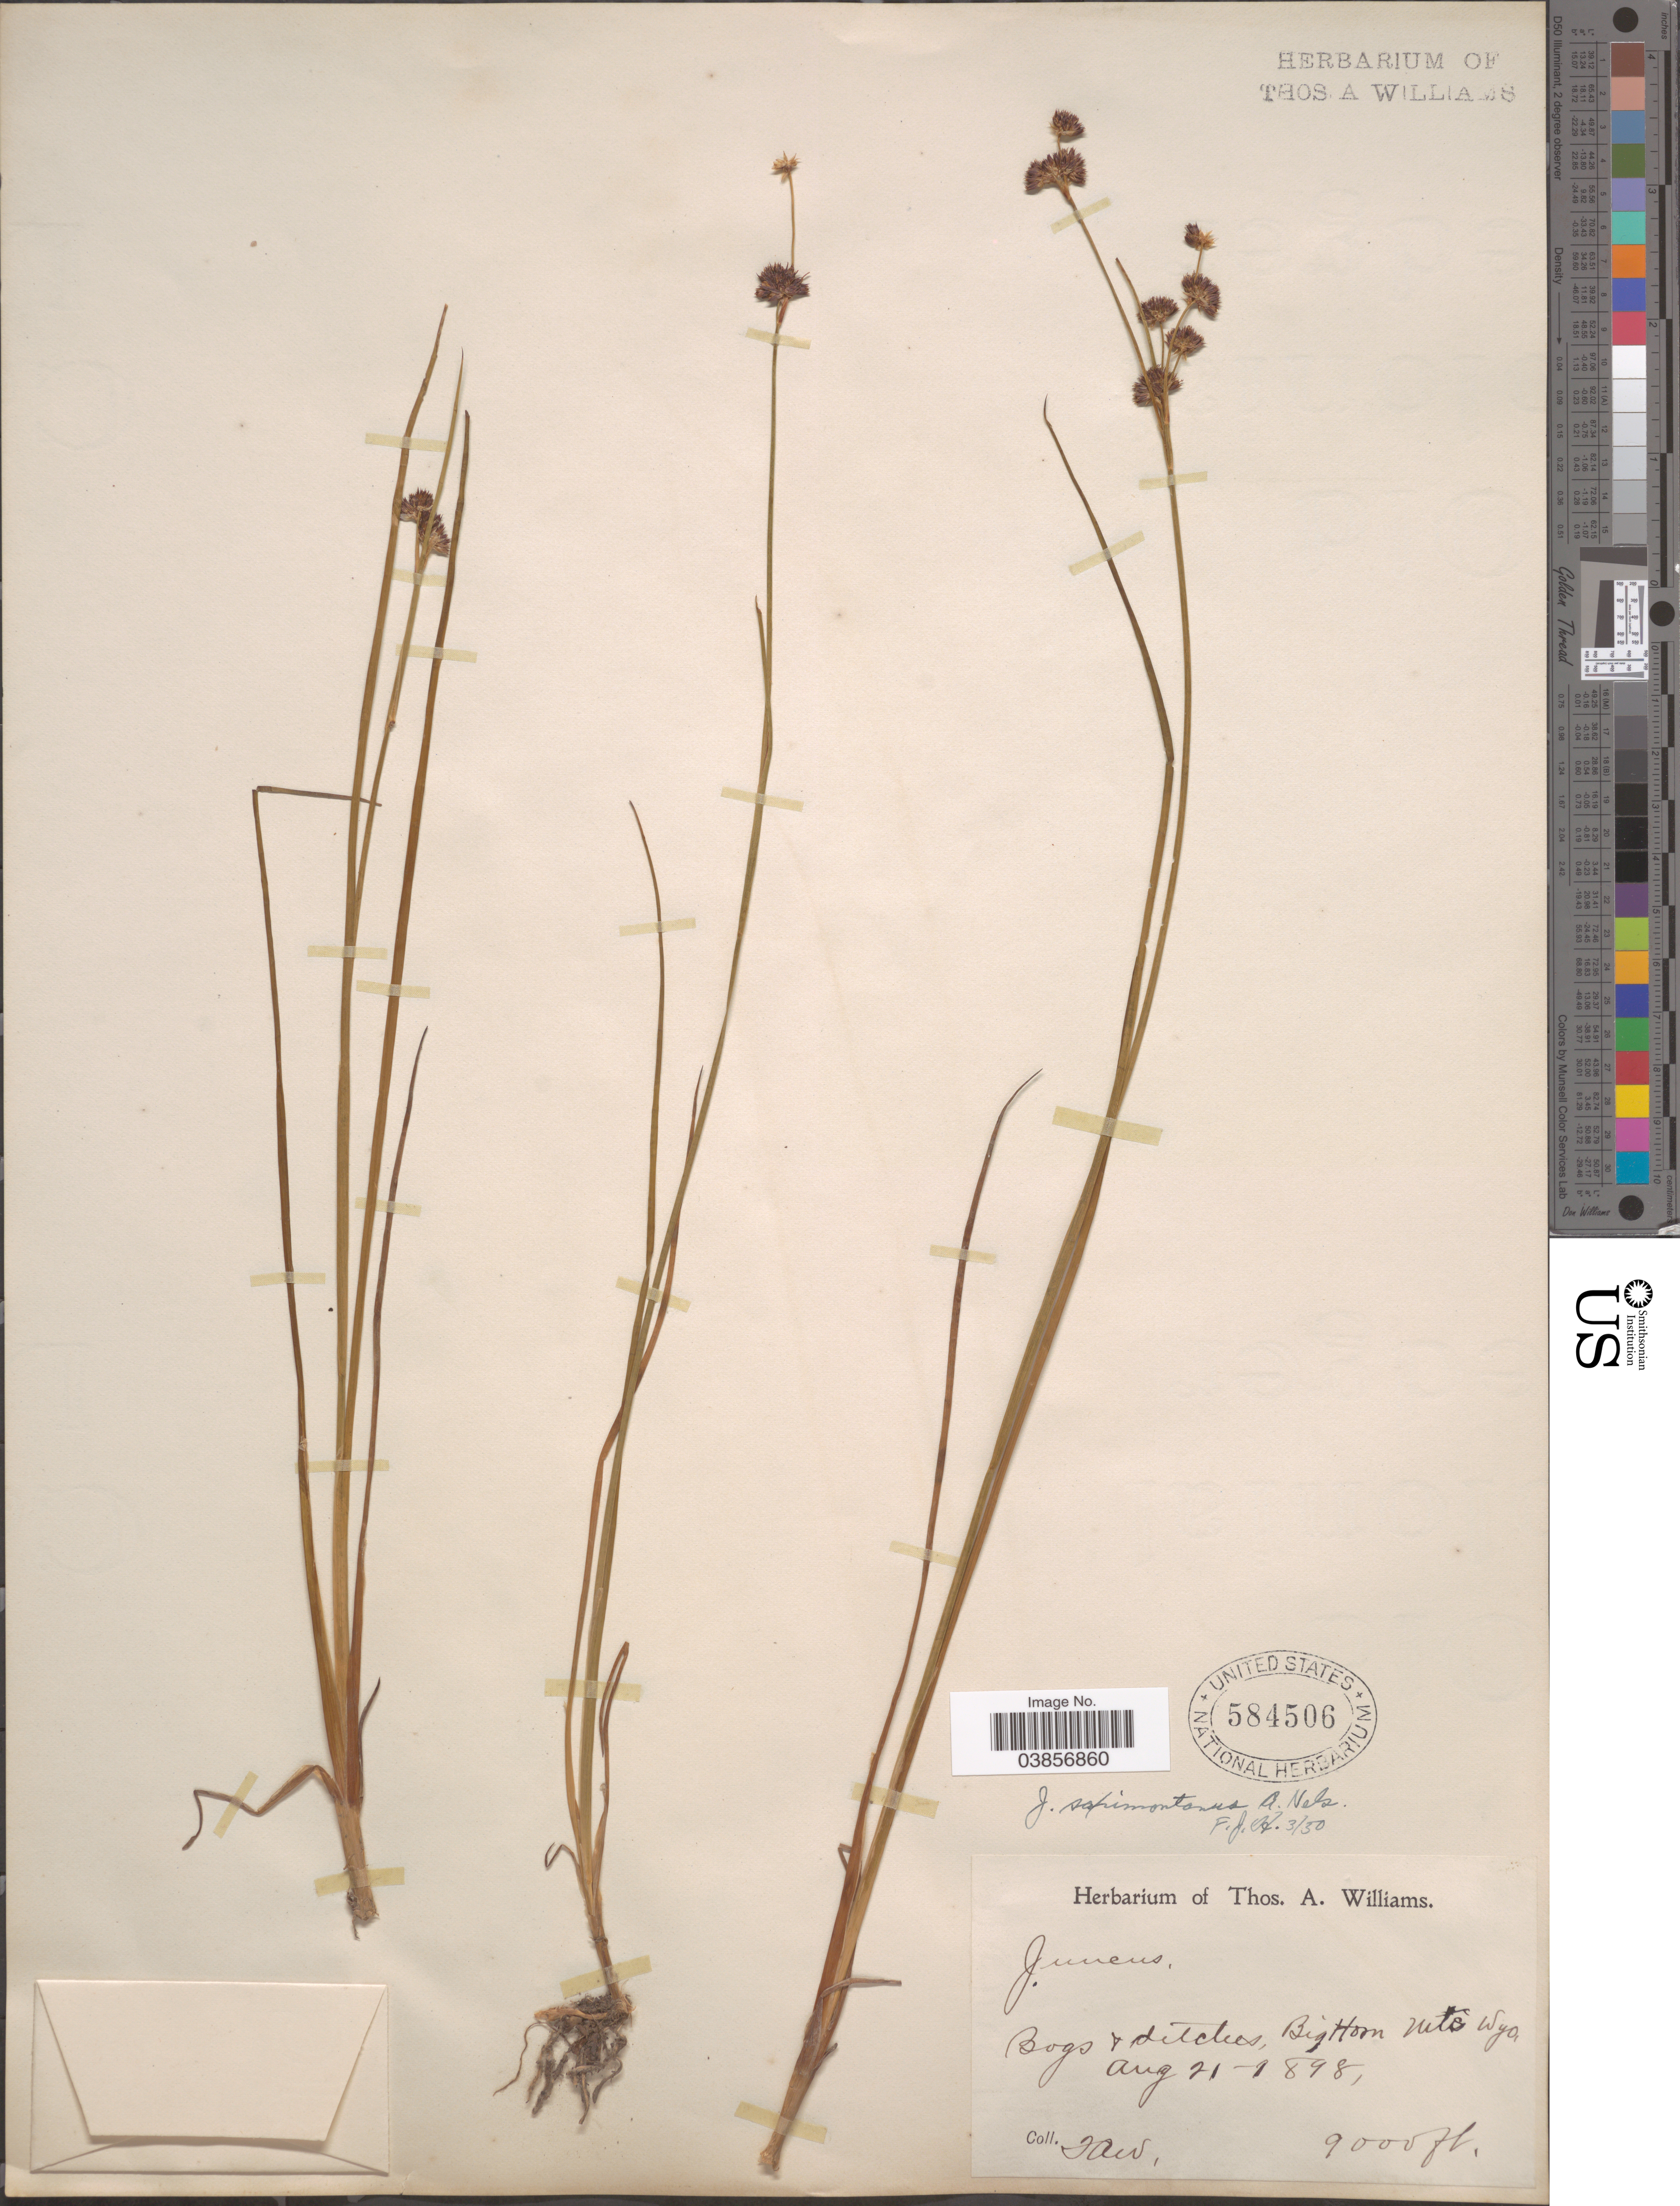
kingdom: Plantae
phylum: Tracheophyta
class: Liliopsida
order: Poales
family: Juncaceae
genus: Juncus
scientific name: Juncus saximontanus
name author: A. Nelson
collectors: T. A. Williams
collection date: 1898-08-21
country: United States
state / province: Wyoming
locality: Big Horn Mts.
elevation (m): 2743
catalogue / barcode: US 584506